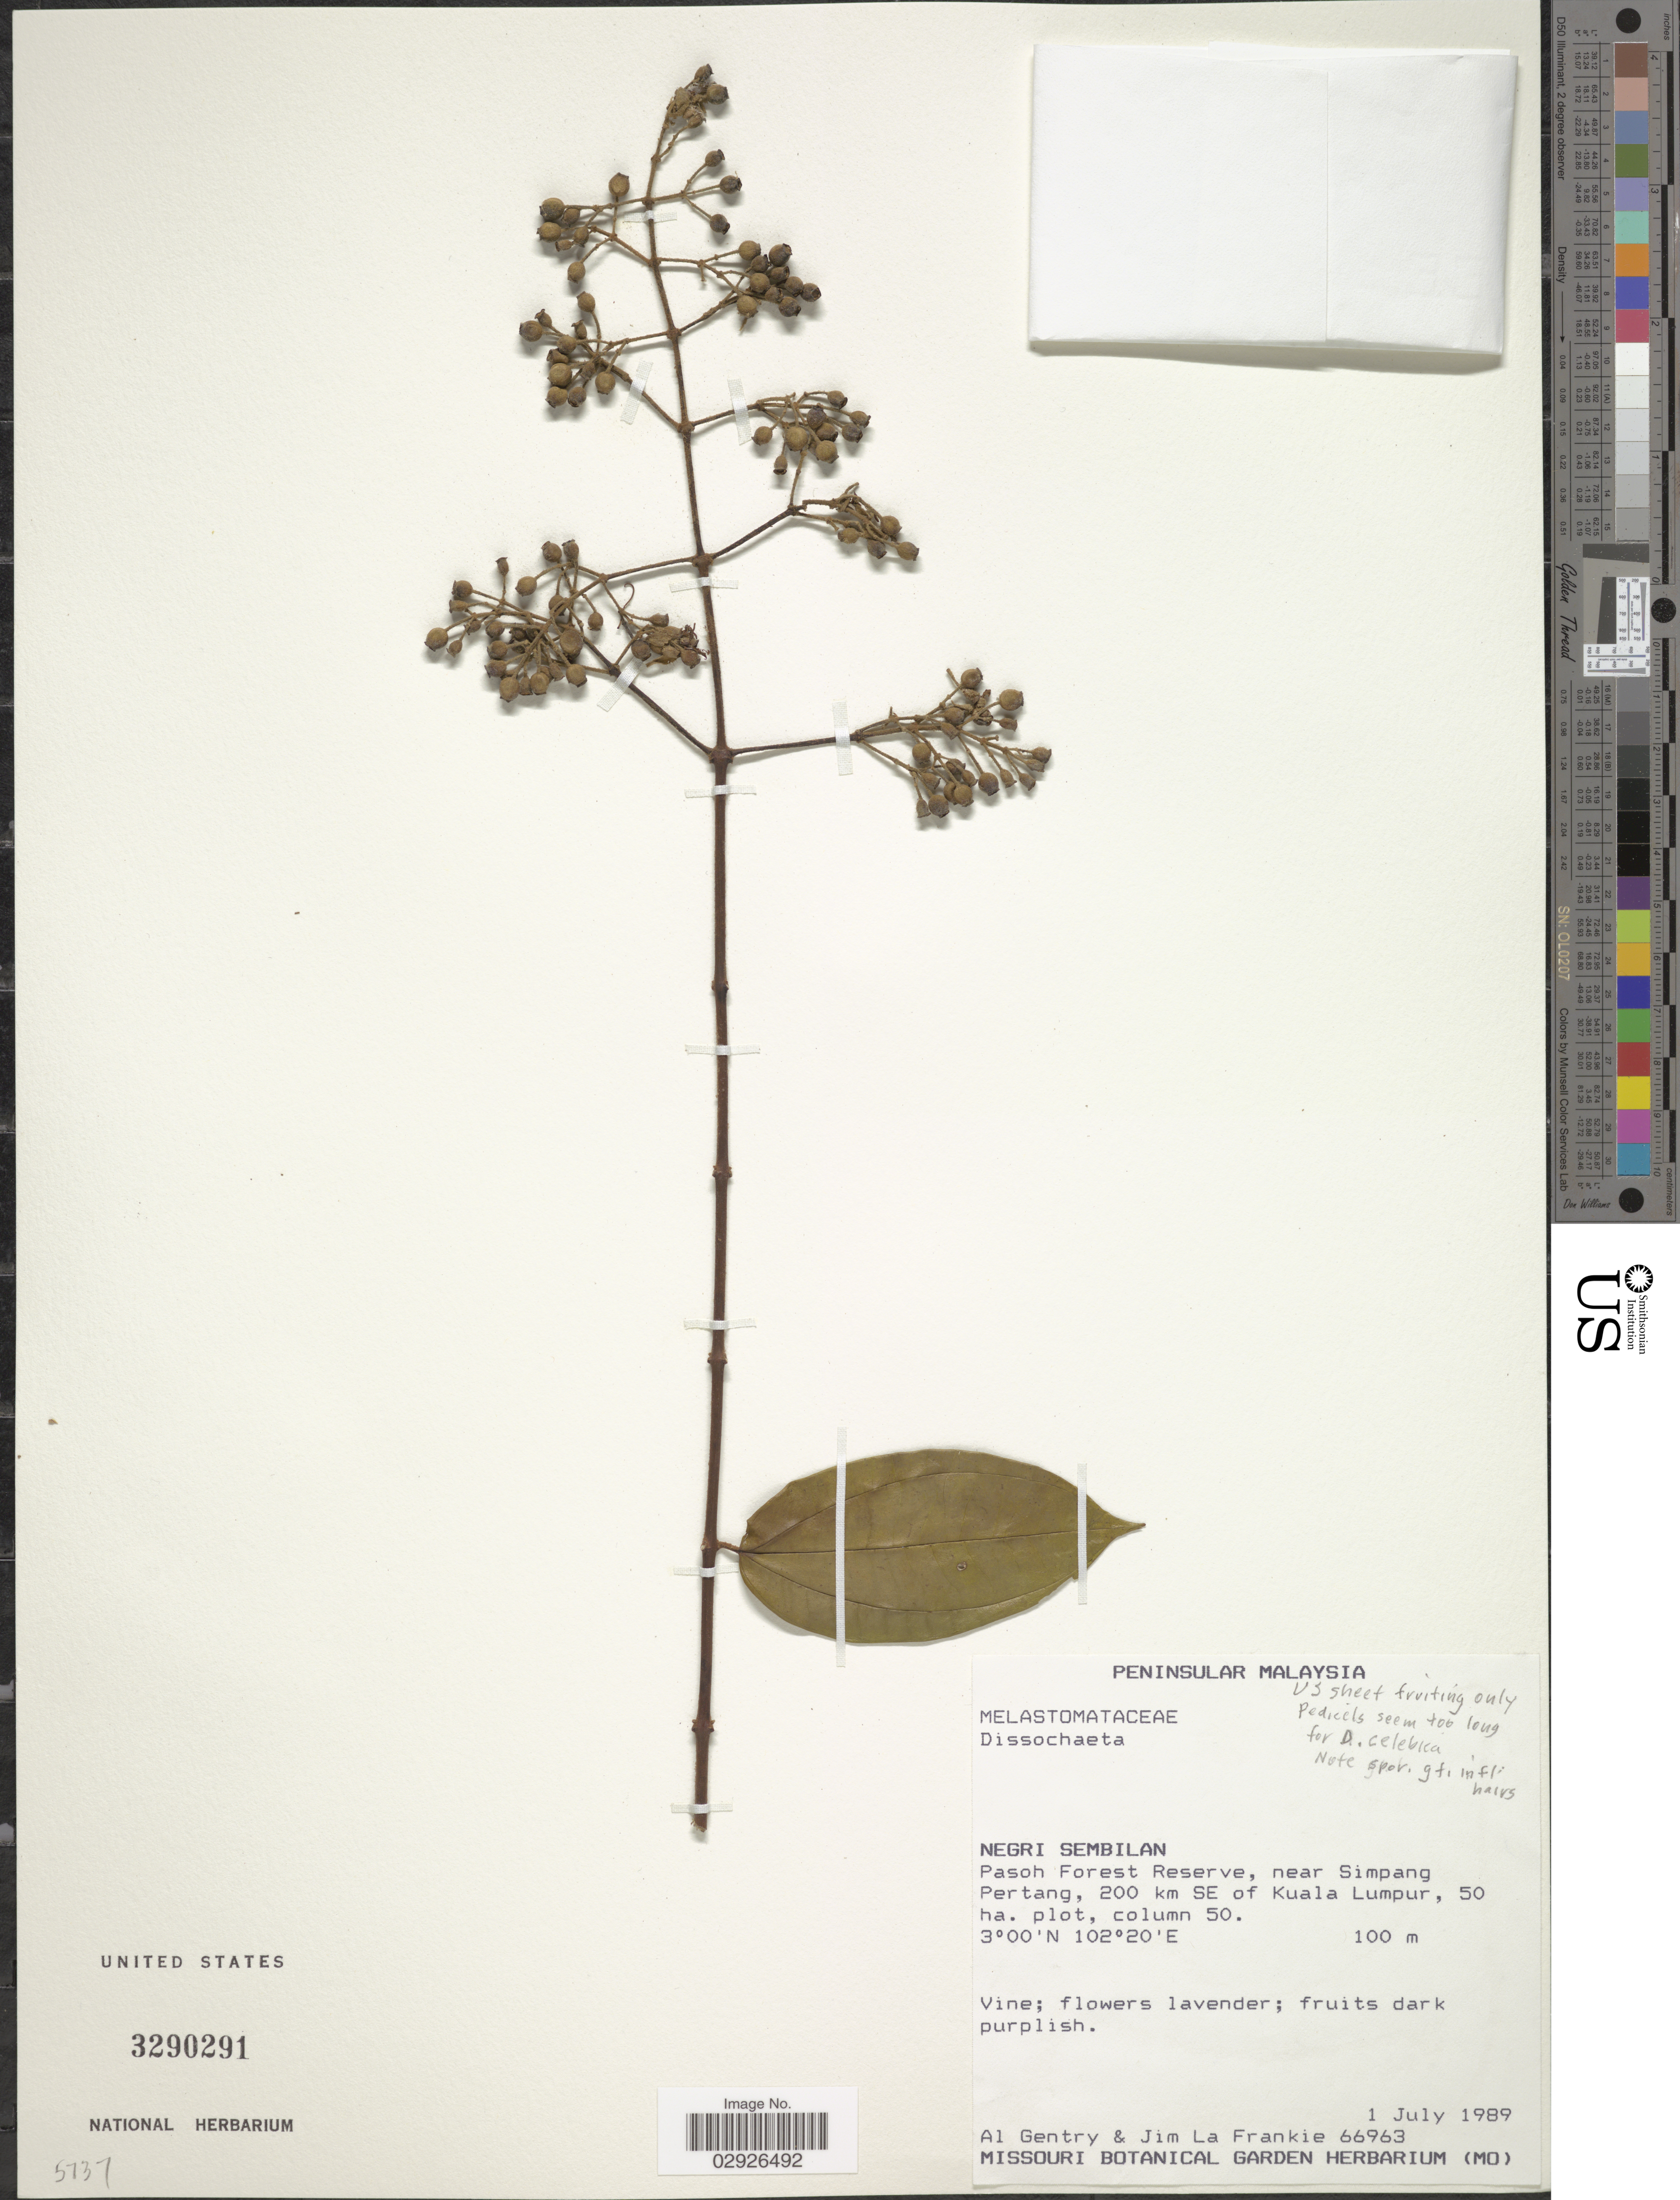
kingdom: Plantae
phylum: Tracheophyta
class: Magnoliopsida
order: Myrtales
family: Melastomataceae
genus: Dissochaeta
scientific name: Dissochaeta sp.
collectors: A. H. Gentry & J. La Frankie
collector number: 66963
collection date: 1989-07-01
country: Malaysia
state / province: Negeri Sembilan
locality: Negri Sembilan. Pasoh Forest Reserve, near Simpang Pertang, 200 km SE of Kuala Lumpur, 50 ha. plot, column 50.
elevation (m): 100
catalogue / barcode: US 3290291